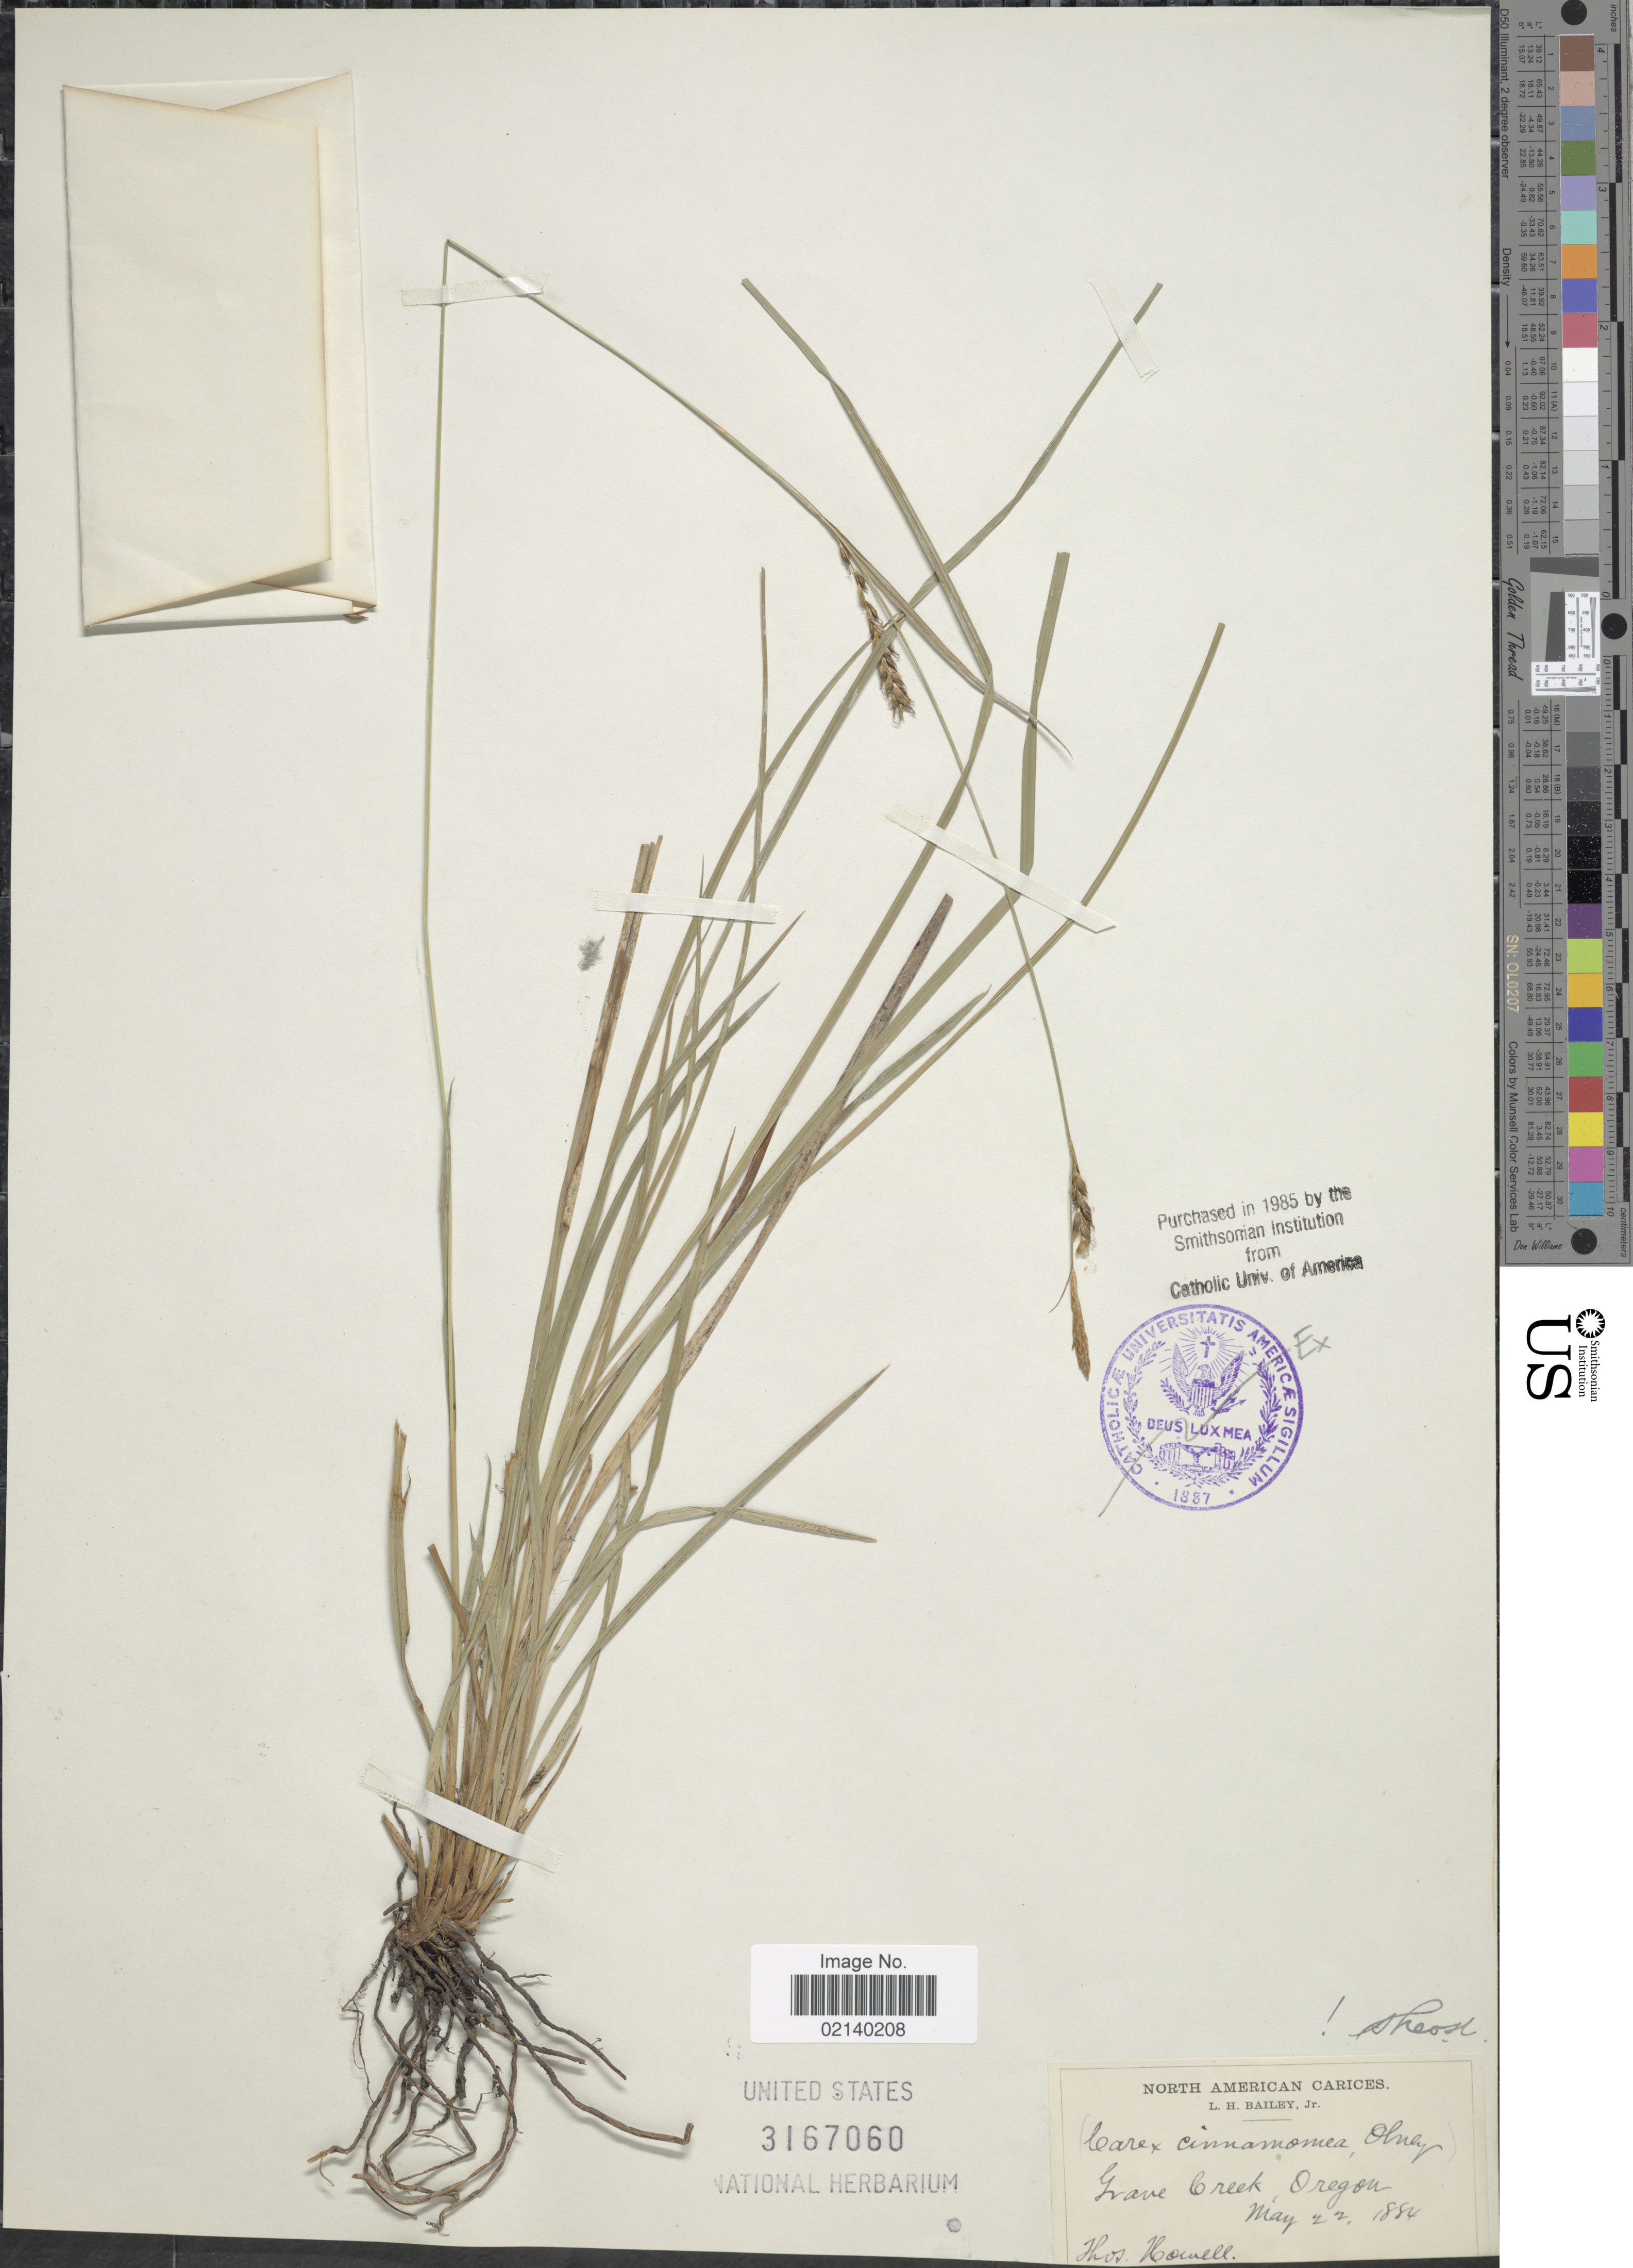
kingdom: Plantae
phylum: Tracheophyta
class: Liliopsida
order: Poales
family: Cyperaceae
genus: Carex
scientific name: Carex mendocinensis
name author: Olney ex Boott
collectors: T. Howell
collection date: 1884-05-22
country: United States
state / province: Oregon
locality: Grave Creek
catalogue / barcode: US 3167060